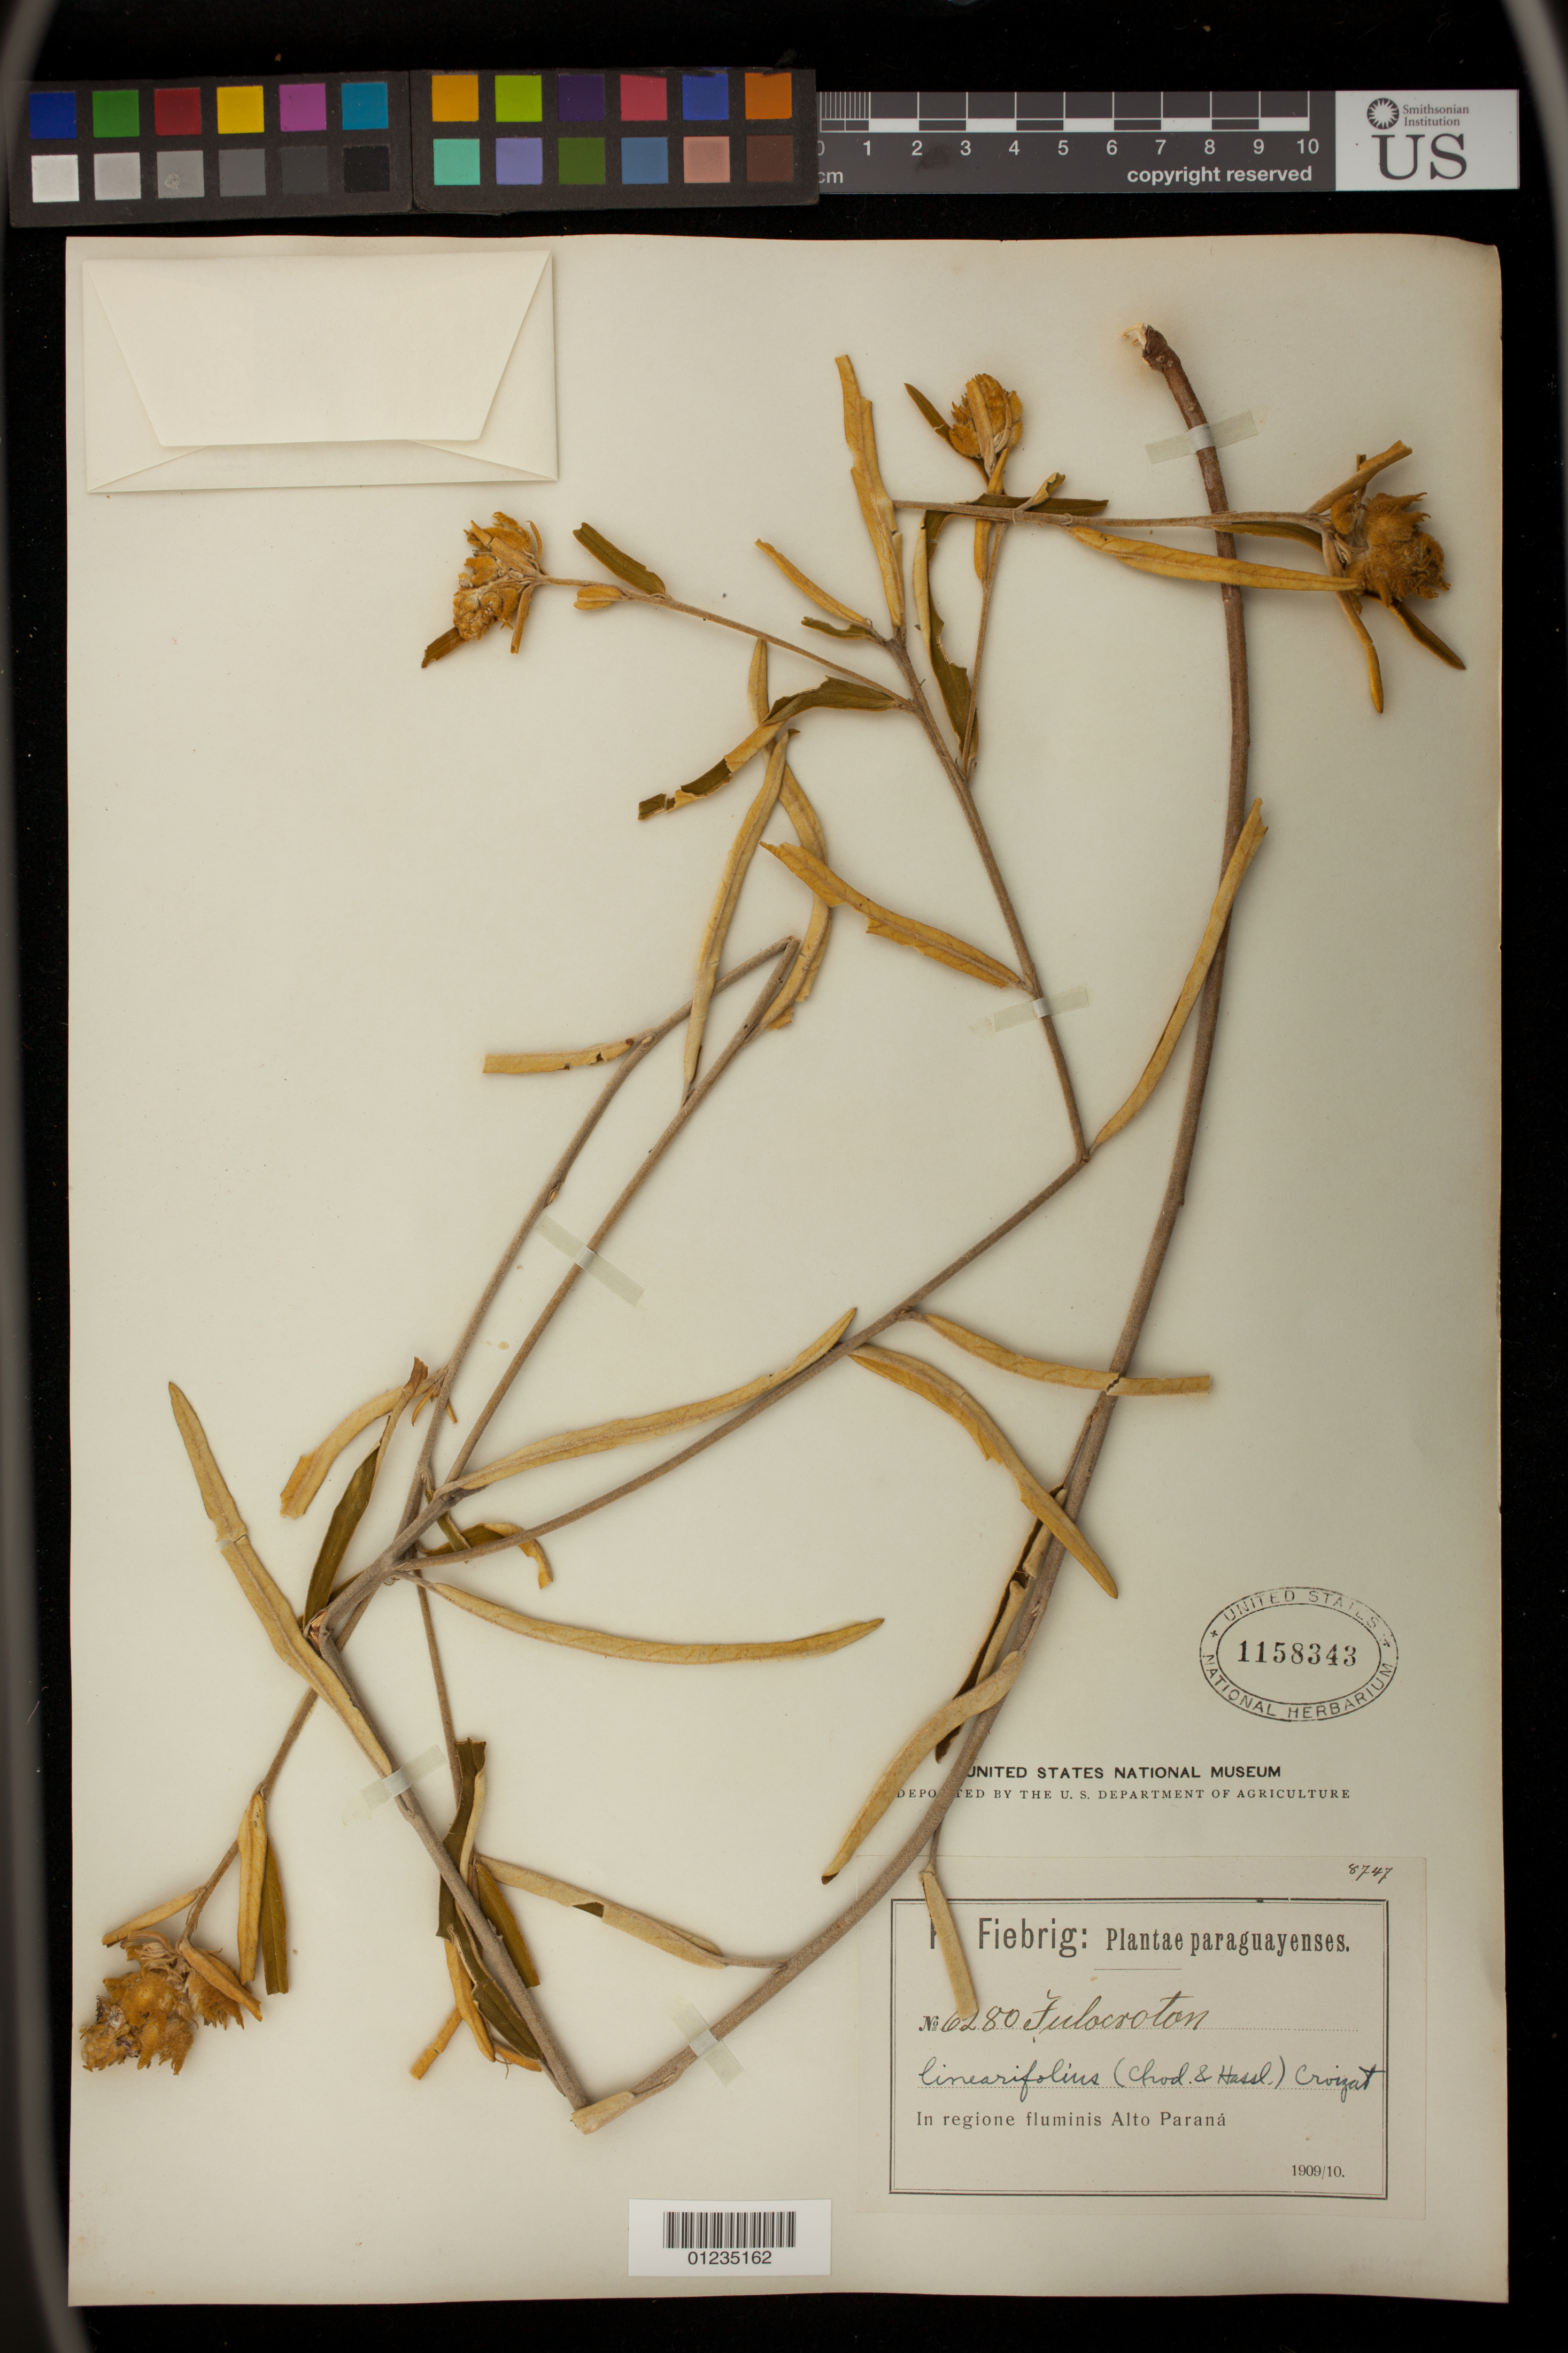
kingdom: Plantae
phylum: Tracheophyta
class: Magnoliopsida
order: Malpighiales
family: Euphorbiaceae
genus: Julocroton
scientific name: Julocroton linearifolius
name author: (Chodat & Hassl.) Croizat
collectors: K. Fiebrig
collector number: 6280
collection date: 1909/1910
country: Paraguay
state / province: Alto Paraná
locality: in regione fluminis Alto Parana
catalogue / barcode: US 1158343